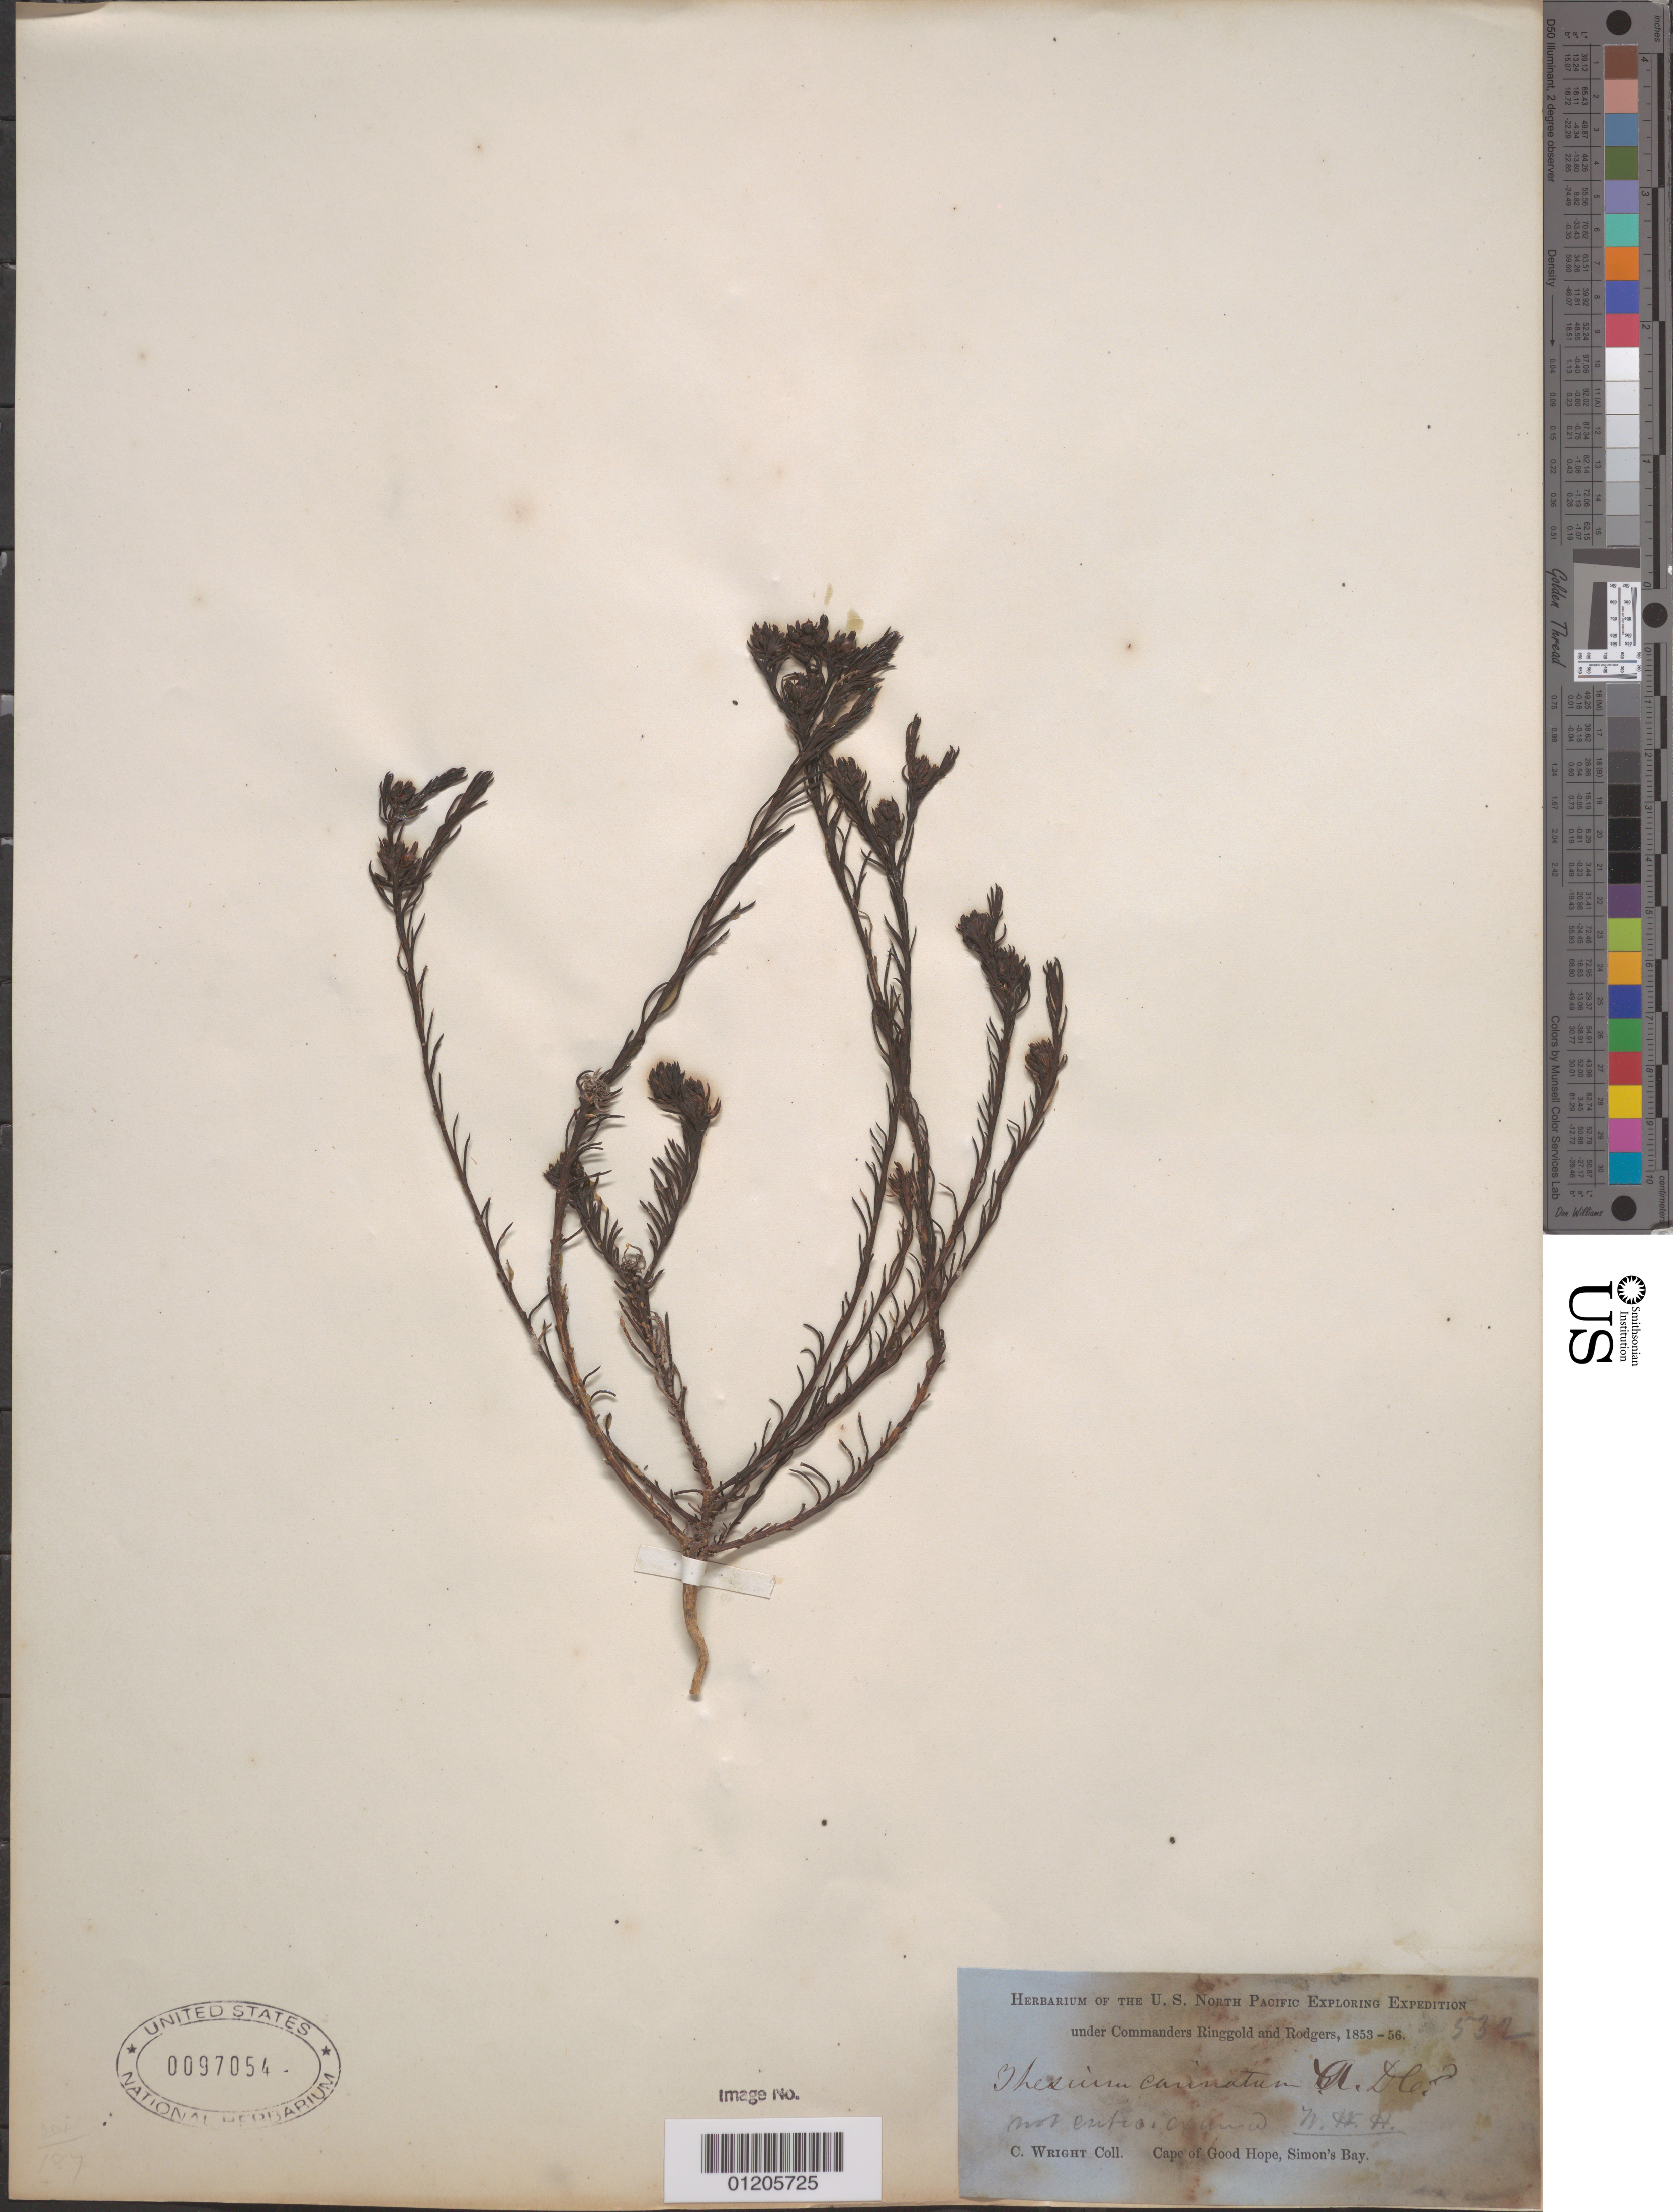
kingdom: Plantae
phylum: Tracheophyta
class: Magnoliopsida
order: Santalales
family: Thesiaceae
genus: Thesium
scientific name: Thesium capitatum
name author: L.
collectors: C. Wright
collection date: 1853/1856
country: South Africa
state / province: Western Cape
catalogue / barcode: US 97054